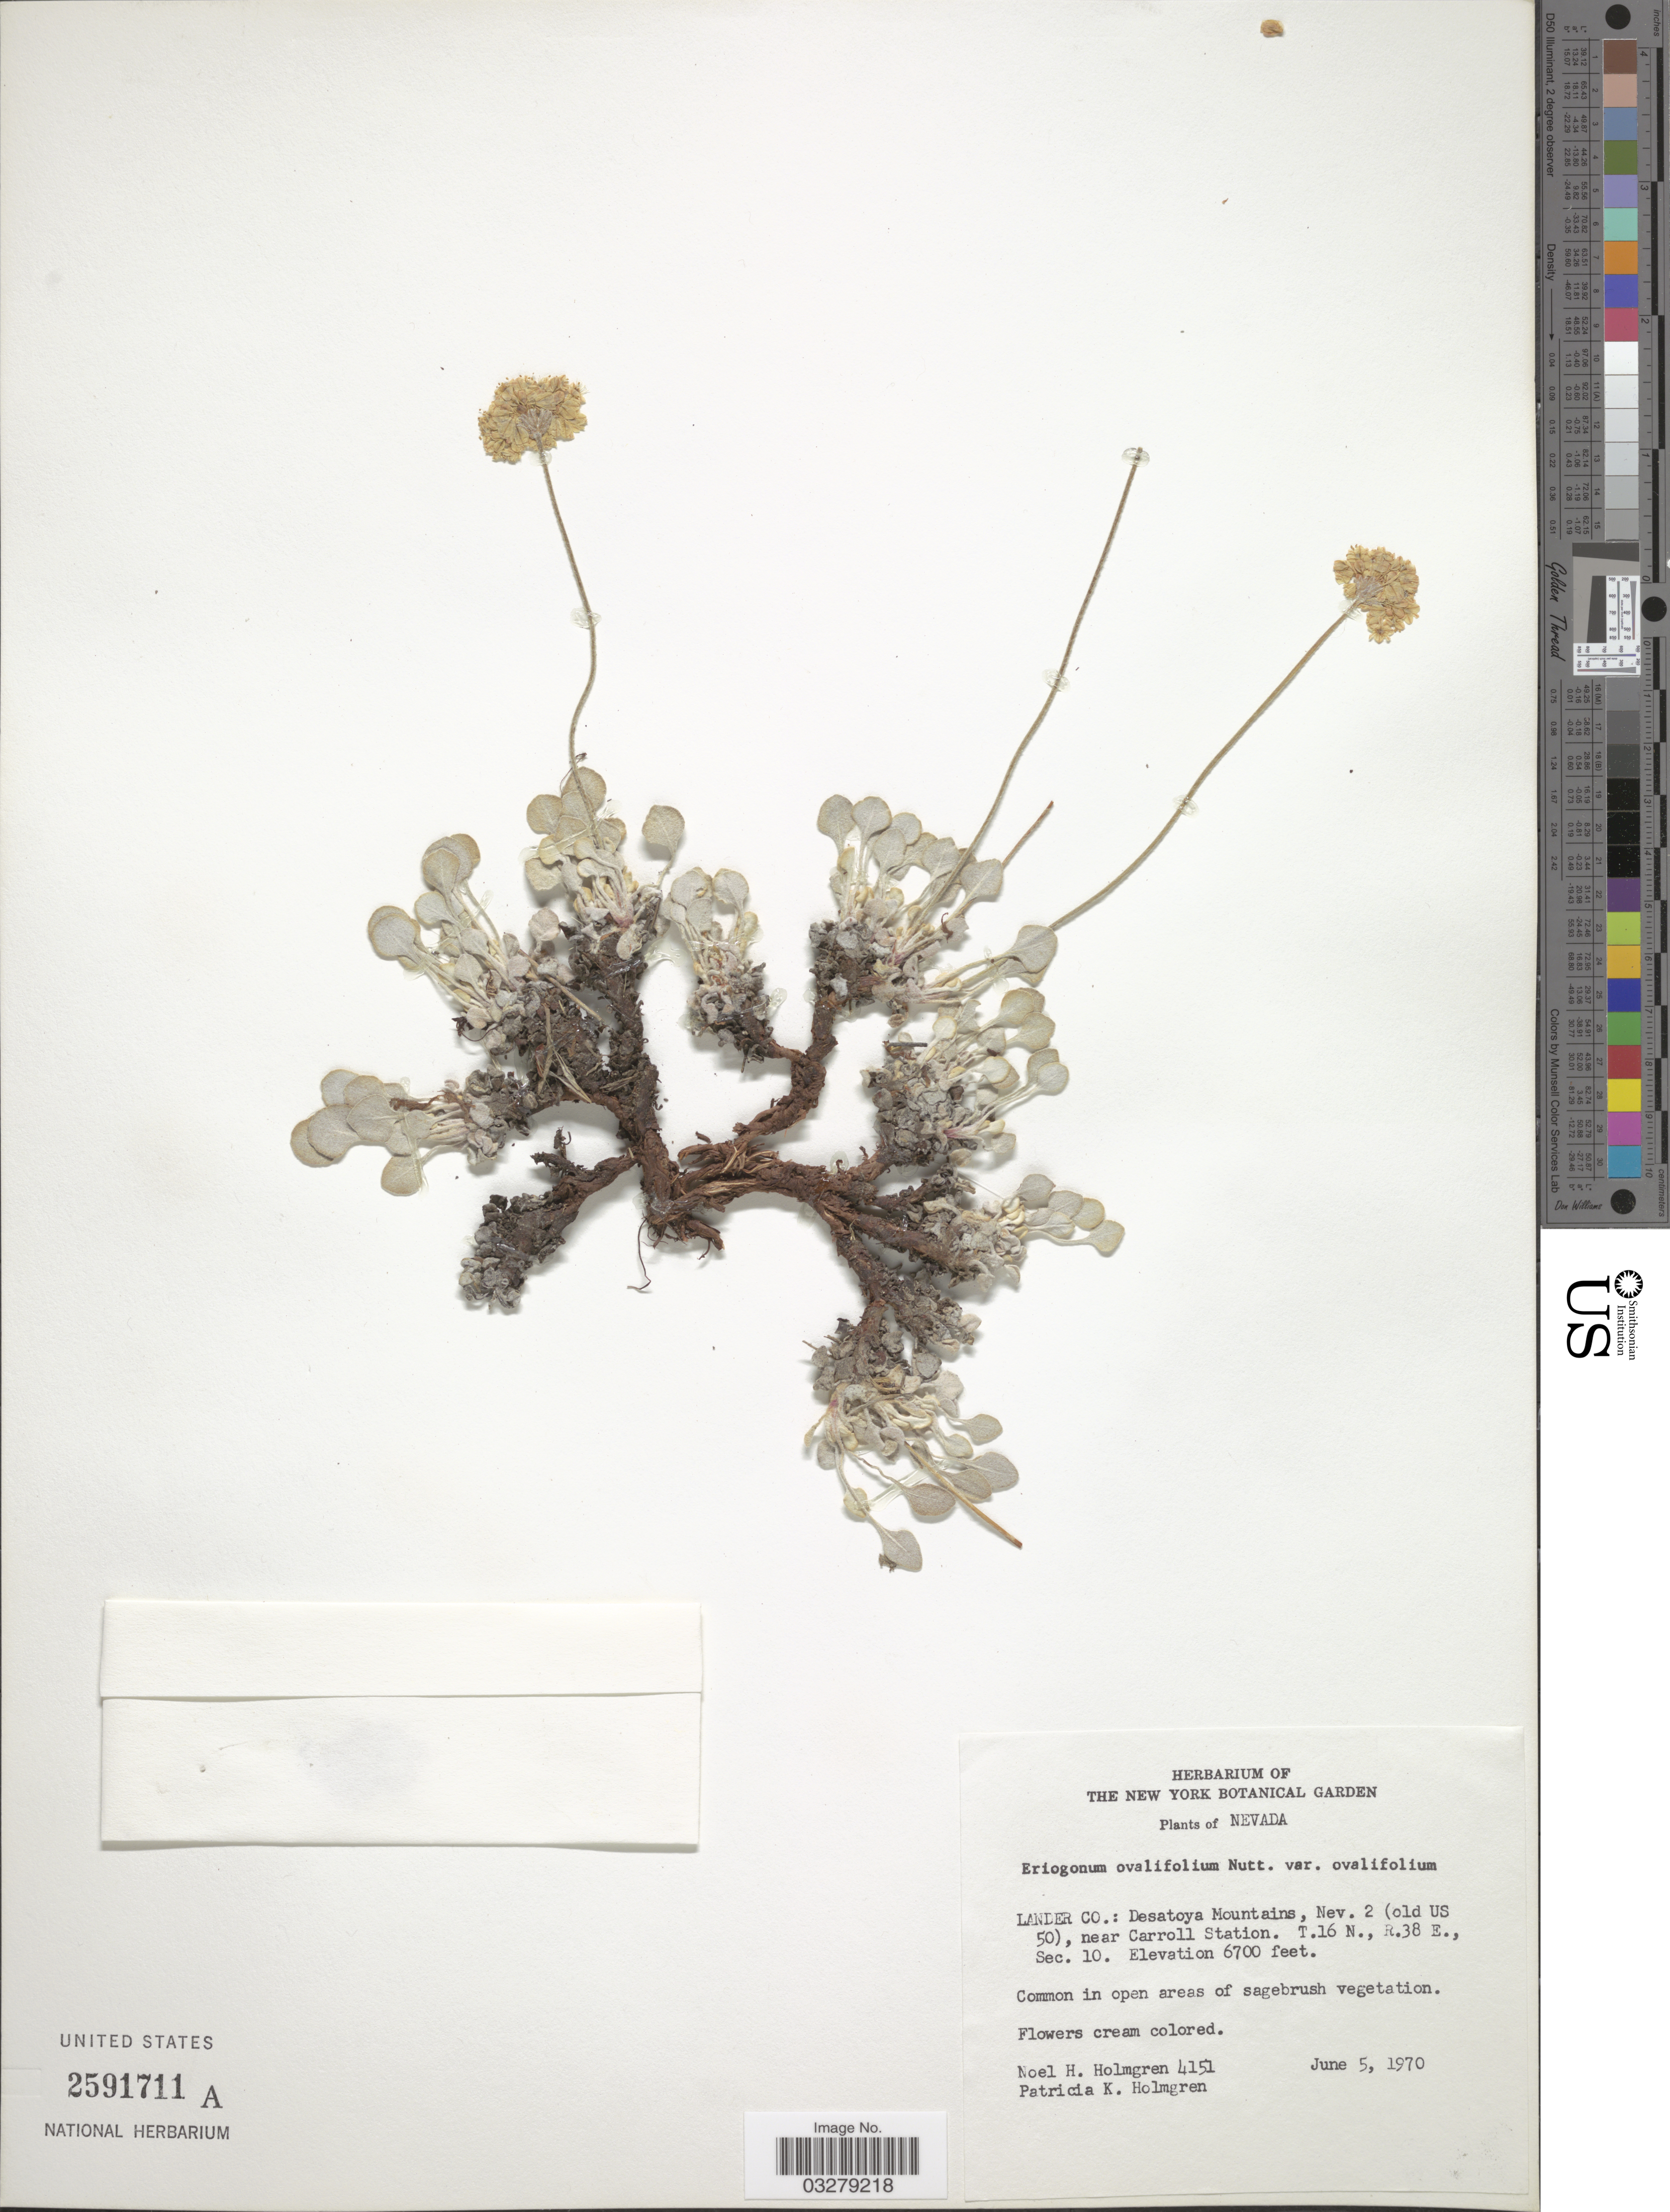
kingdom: Plantae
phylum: Tracheophyta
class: Magnoliopsida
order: Caryophyllales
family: Polygonaceae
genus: Eriogonum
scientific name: Eriogonum ovalifolium var. ovalifolium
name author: Nutt.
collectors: N. H. Holmgren & P. K. Holmgren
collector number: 4151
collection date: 1970-06-05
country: United States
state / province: Nevada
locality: Lander Co.: Desatoya Mountains, Nev. 2 (old US 50), near Carroll Staion. T.16 N., R.38 E., Sec. 10.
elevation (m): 2042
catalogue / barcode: US 2591711A